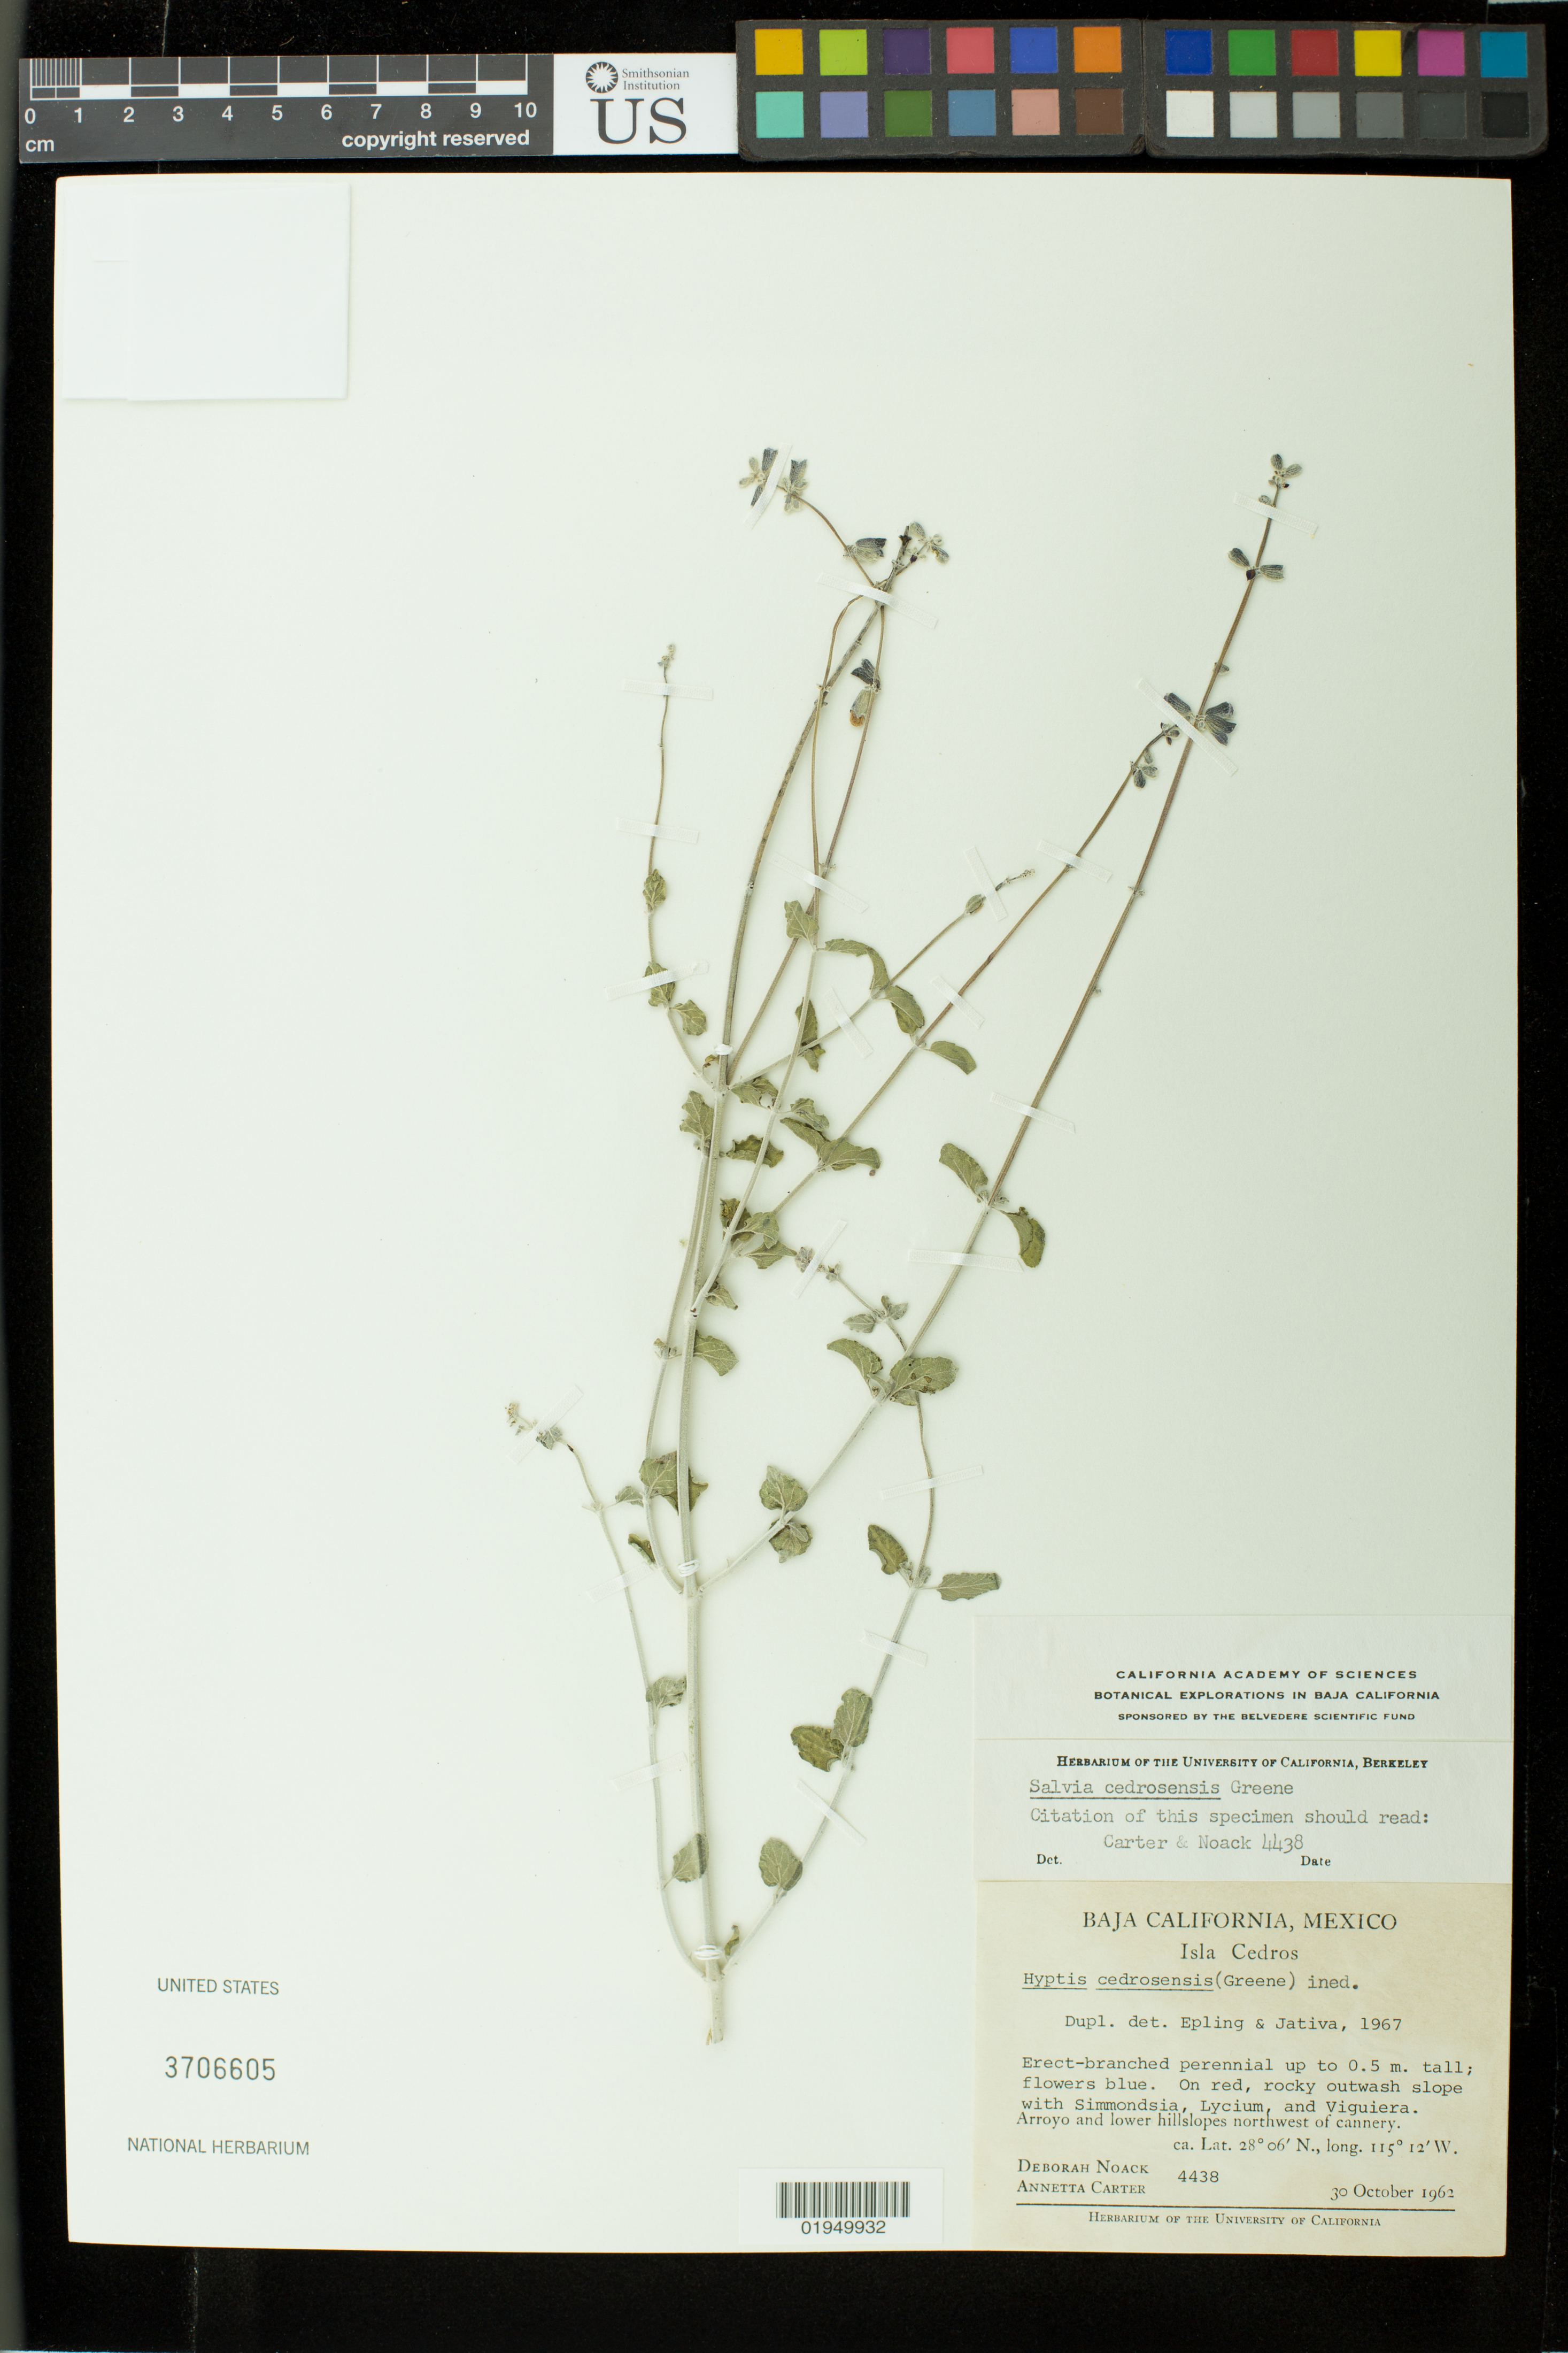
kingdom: Plantae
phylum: Tracheophyta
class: Magnoliopsida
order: Lamiales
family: Lamiaceae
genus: Salvia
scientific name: Salvia cedrosensis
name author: Greene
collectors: Noack, D. & A. Carter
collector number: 4438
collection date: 1962-10-30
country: Mexico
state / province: Baja California Norte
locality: Isla Cedros. Arroyo and lower hillslopes northwest of cannery.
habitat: On red, rocky outwash slope.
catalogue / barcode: US 3706605